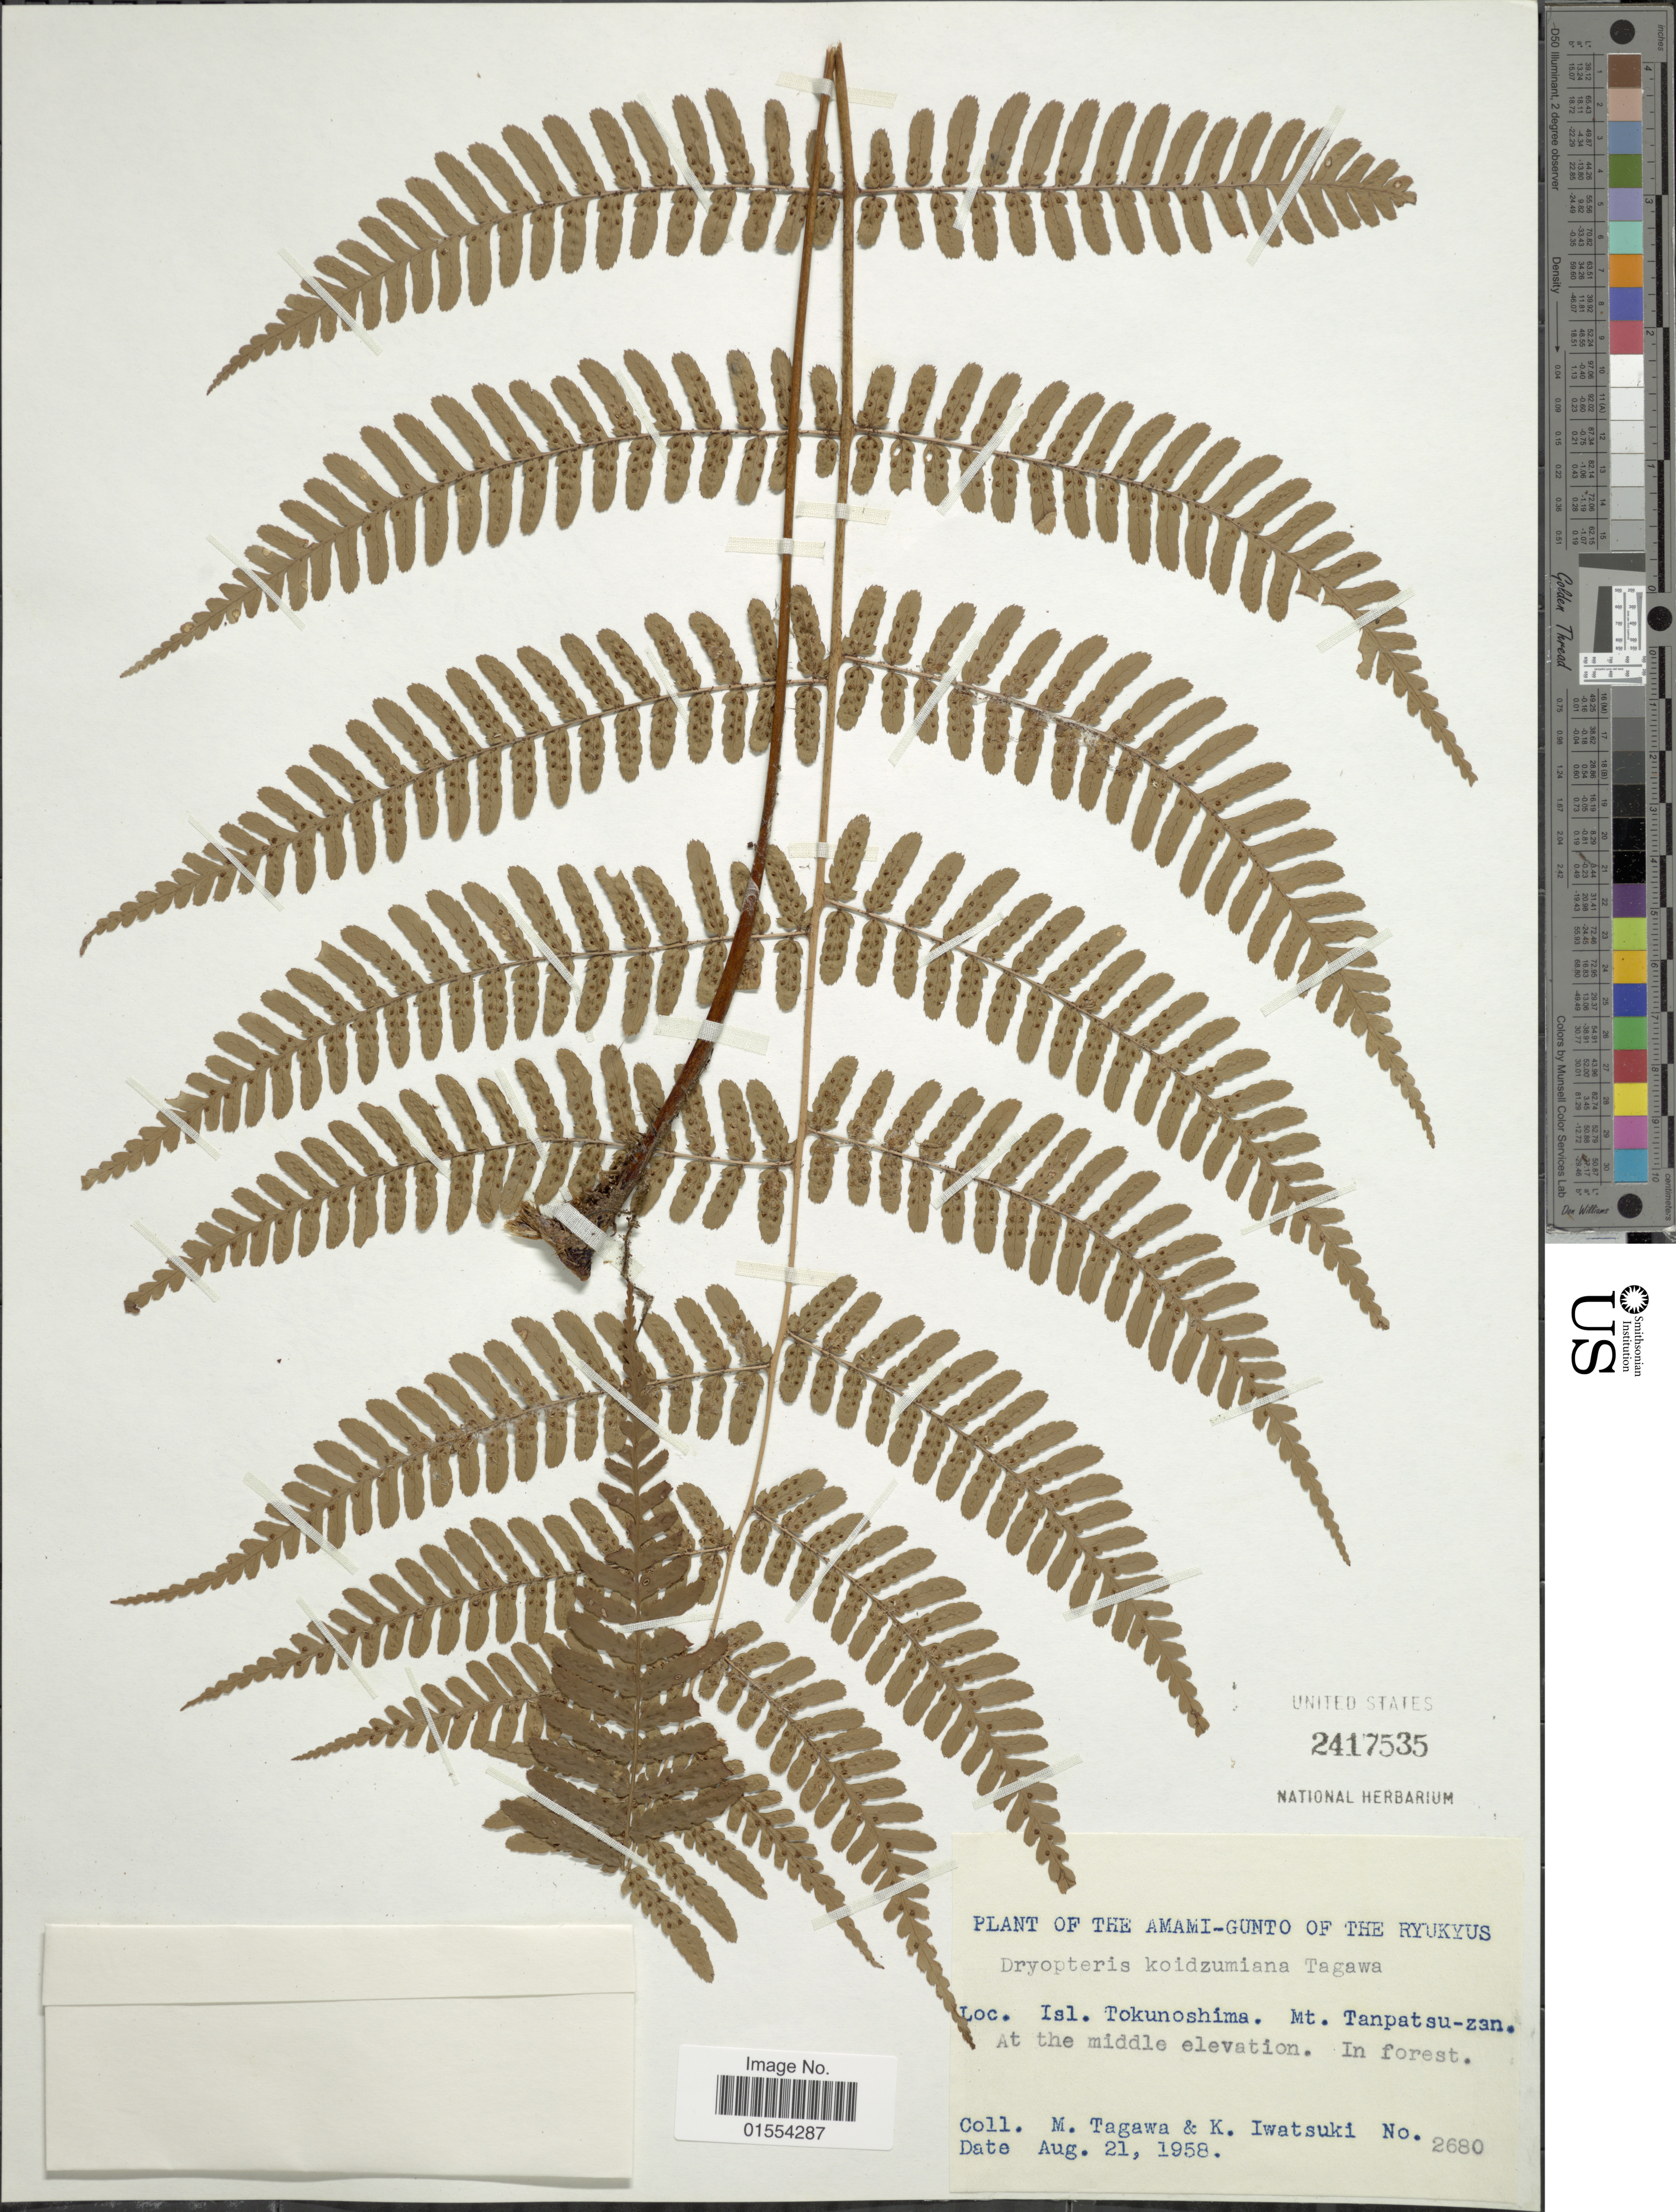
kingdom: Plantae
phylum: Tracheophyta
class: Polypodiopsida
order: Polypodiales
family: Dryopteridaceae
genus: Dryopteris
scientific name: Dryopteris koidzumiana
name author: Tagawa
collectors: M. Tagawa & K. Iwatsuki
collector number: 2680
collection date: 1958-08-21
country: Japan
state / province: Okinawa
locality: Amami-Gunto of the Ryukyus, Isl. Tokunoshima, Mt. Tanpatsu-zan. At the middle elevation.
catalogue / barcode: US 2417535